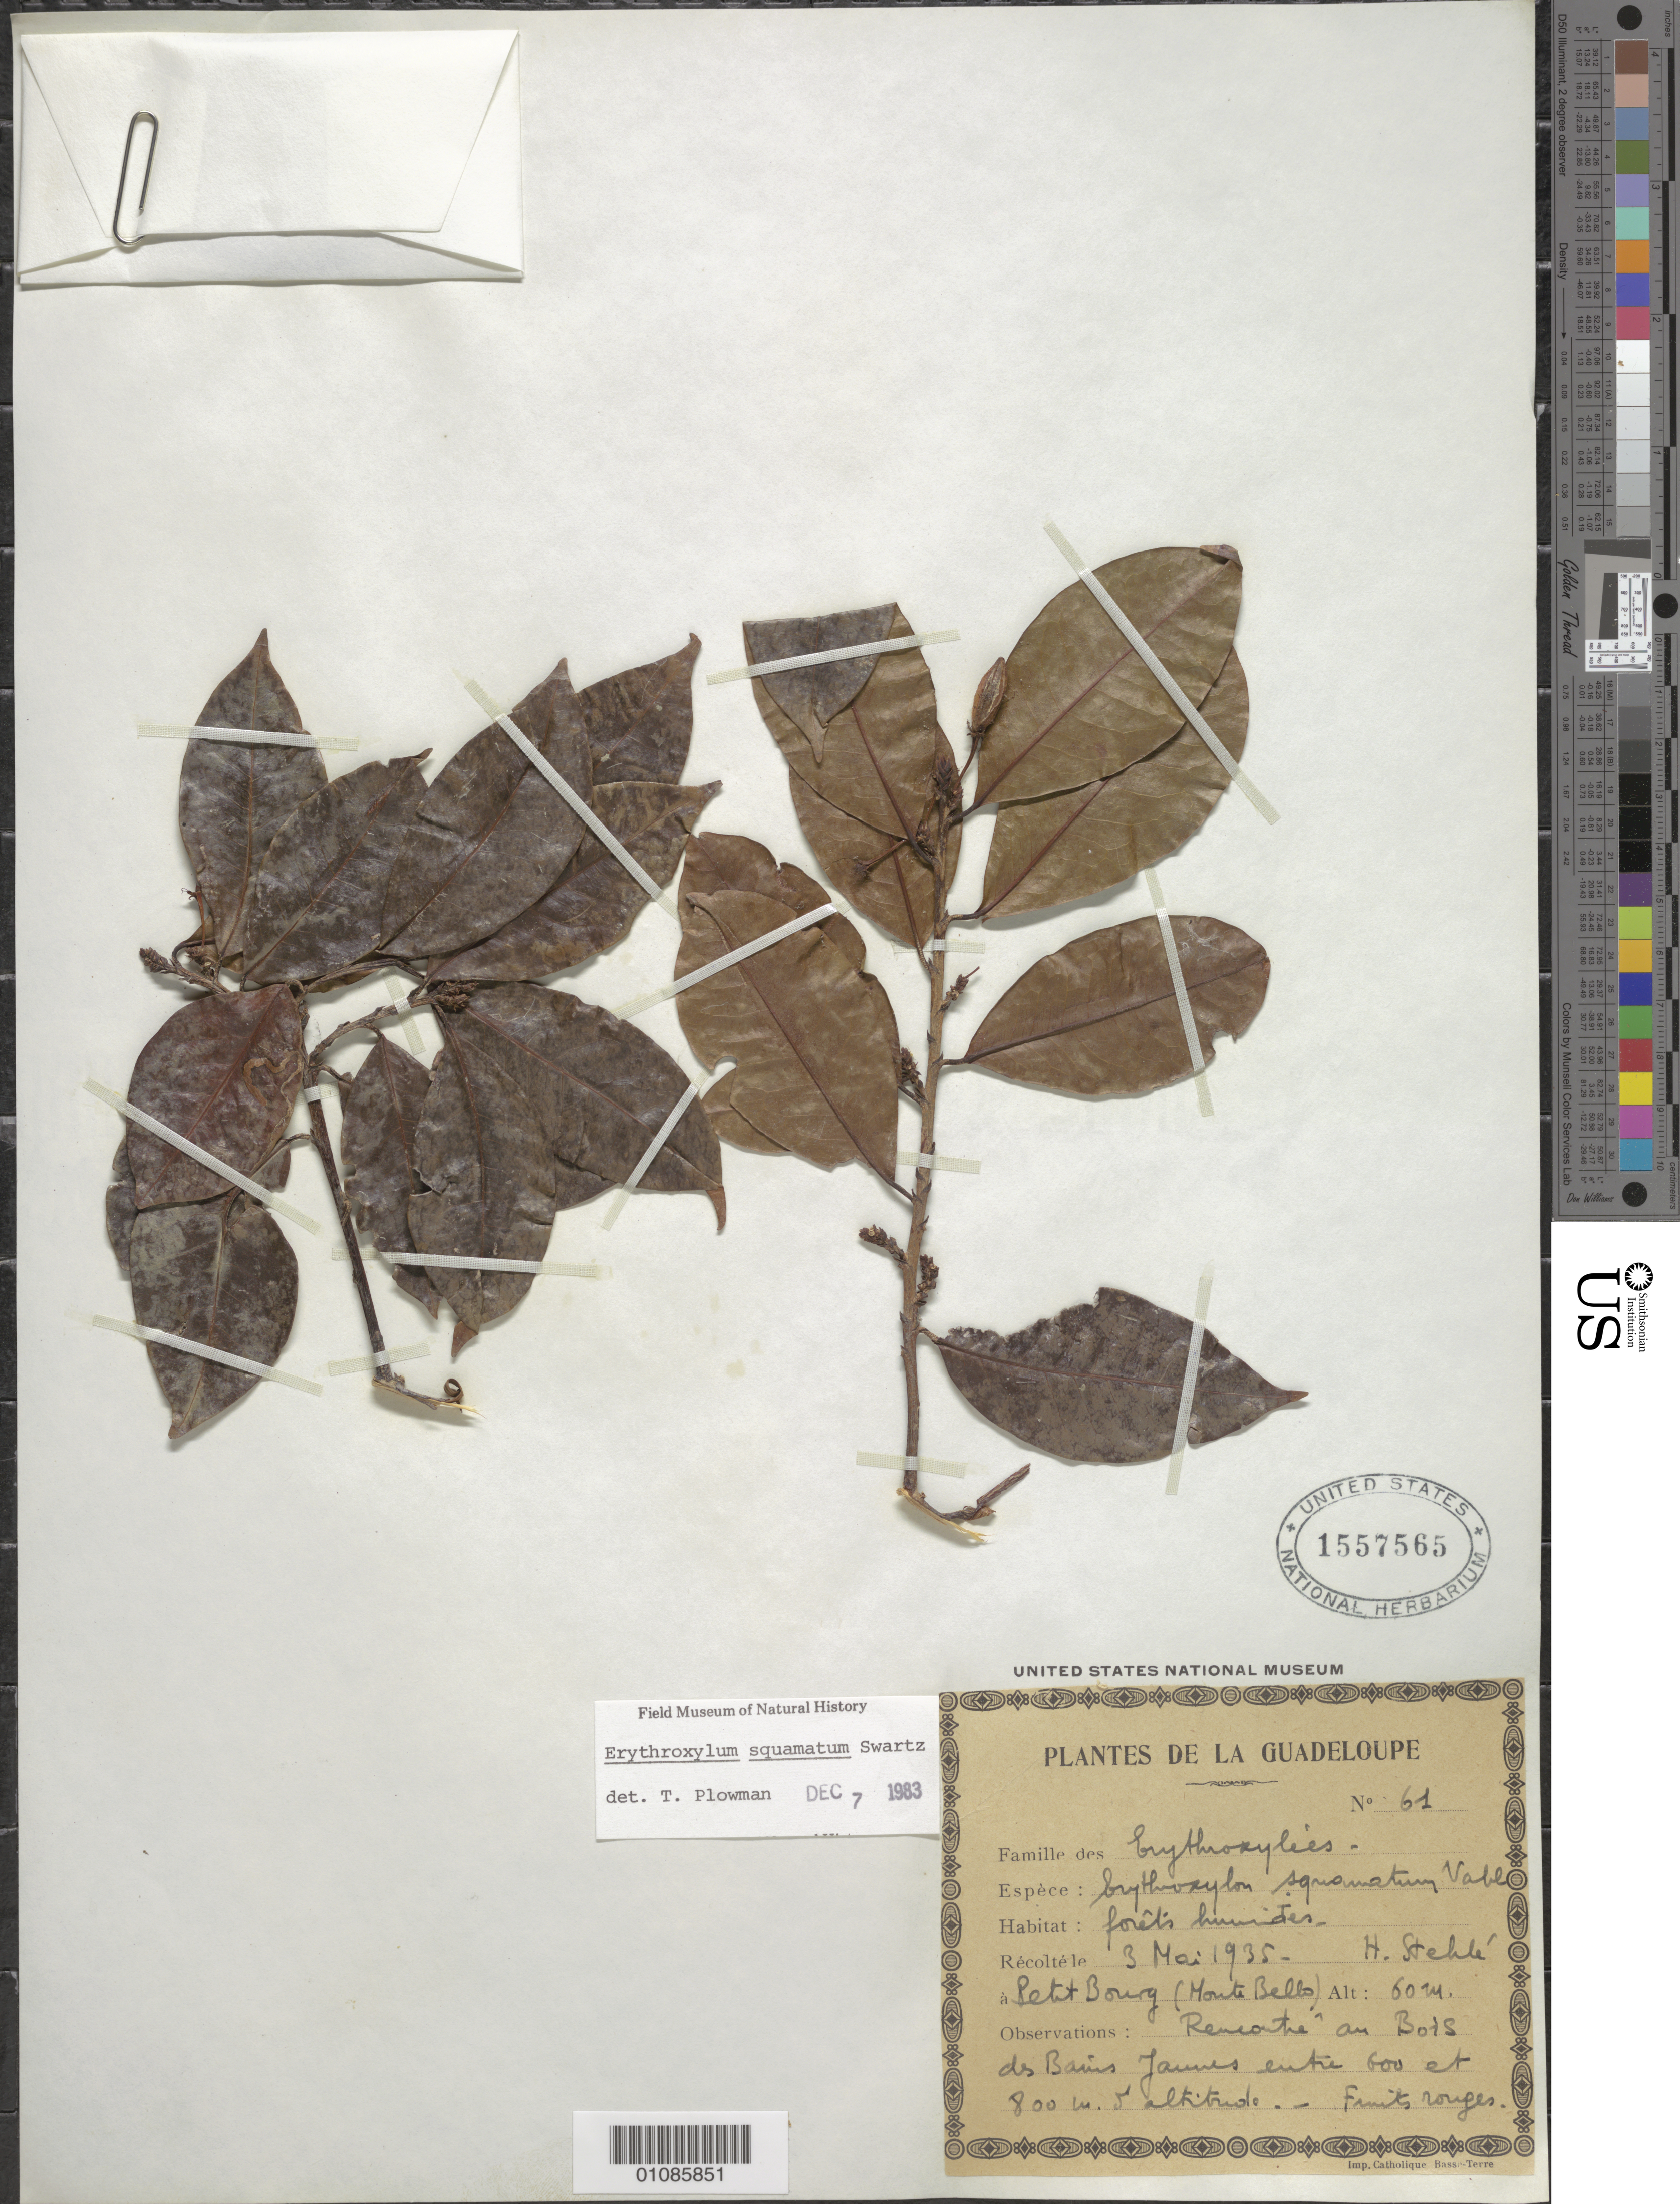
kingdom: Plantae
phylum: Tracheophyta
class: Magnoliopsida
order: Malpighiales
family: Erythroxylaceae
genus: Erythroxylum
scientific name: Erythroxylum squamatum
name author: Sw.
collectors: E. Rentonia Arriaga [sic]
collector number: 61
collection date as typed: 03 Mar 1935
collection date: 1935-03-03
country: Guadeloupe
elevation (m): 800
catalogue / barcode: US 1557565